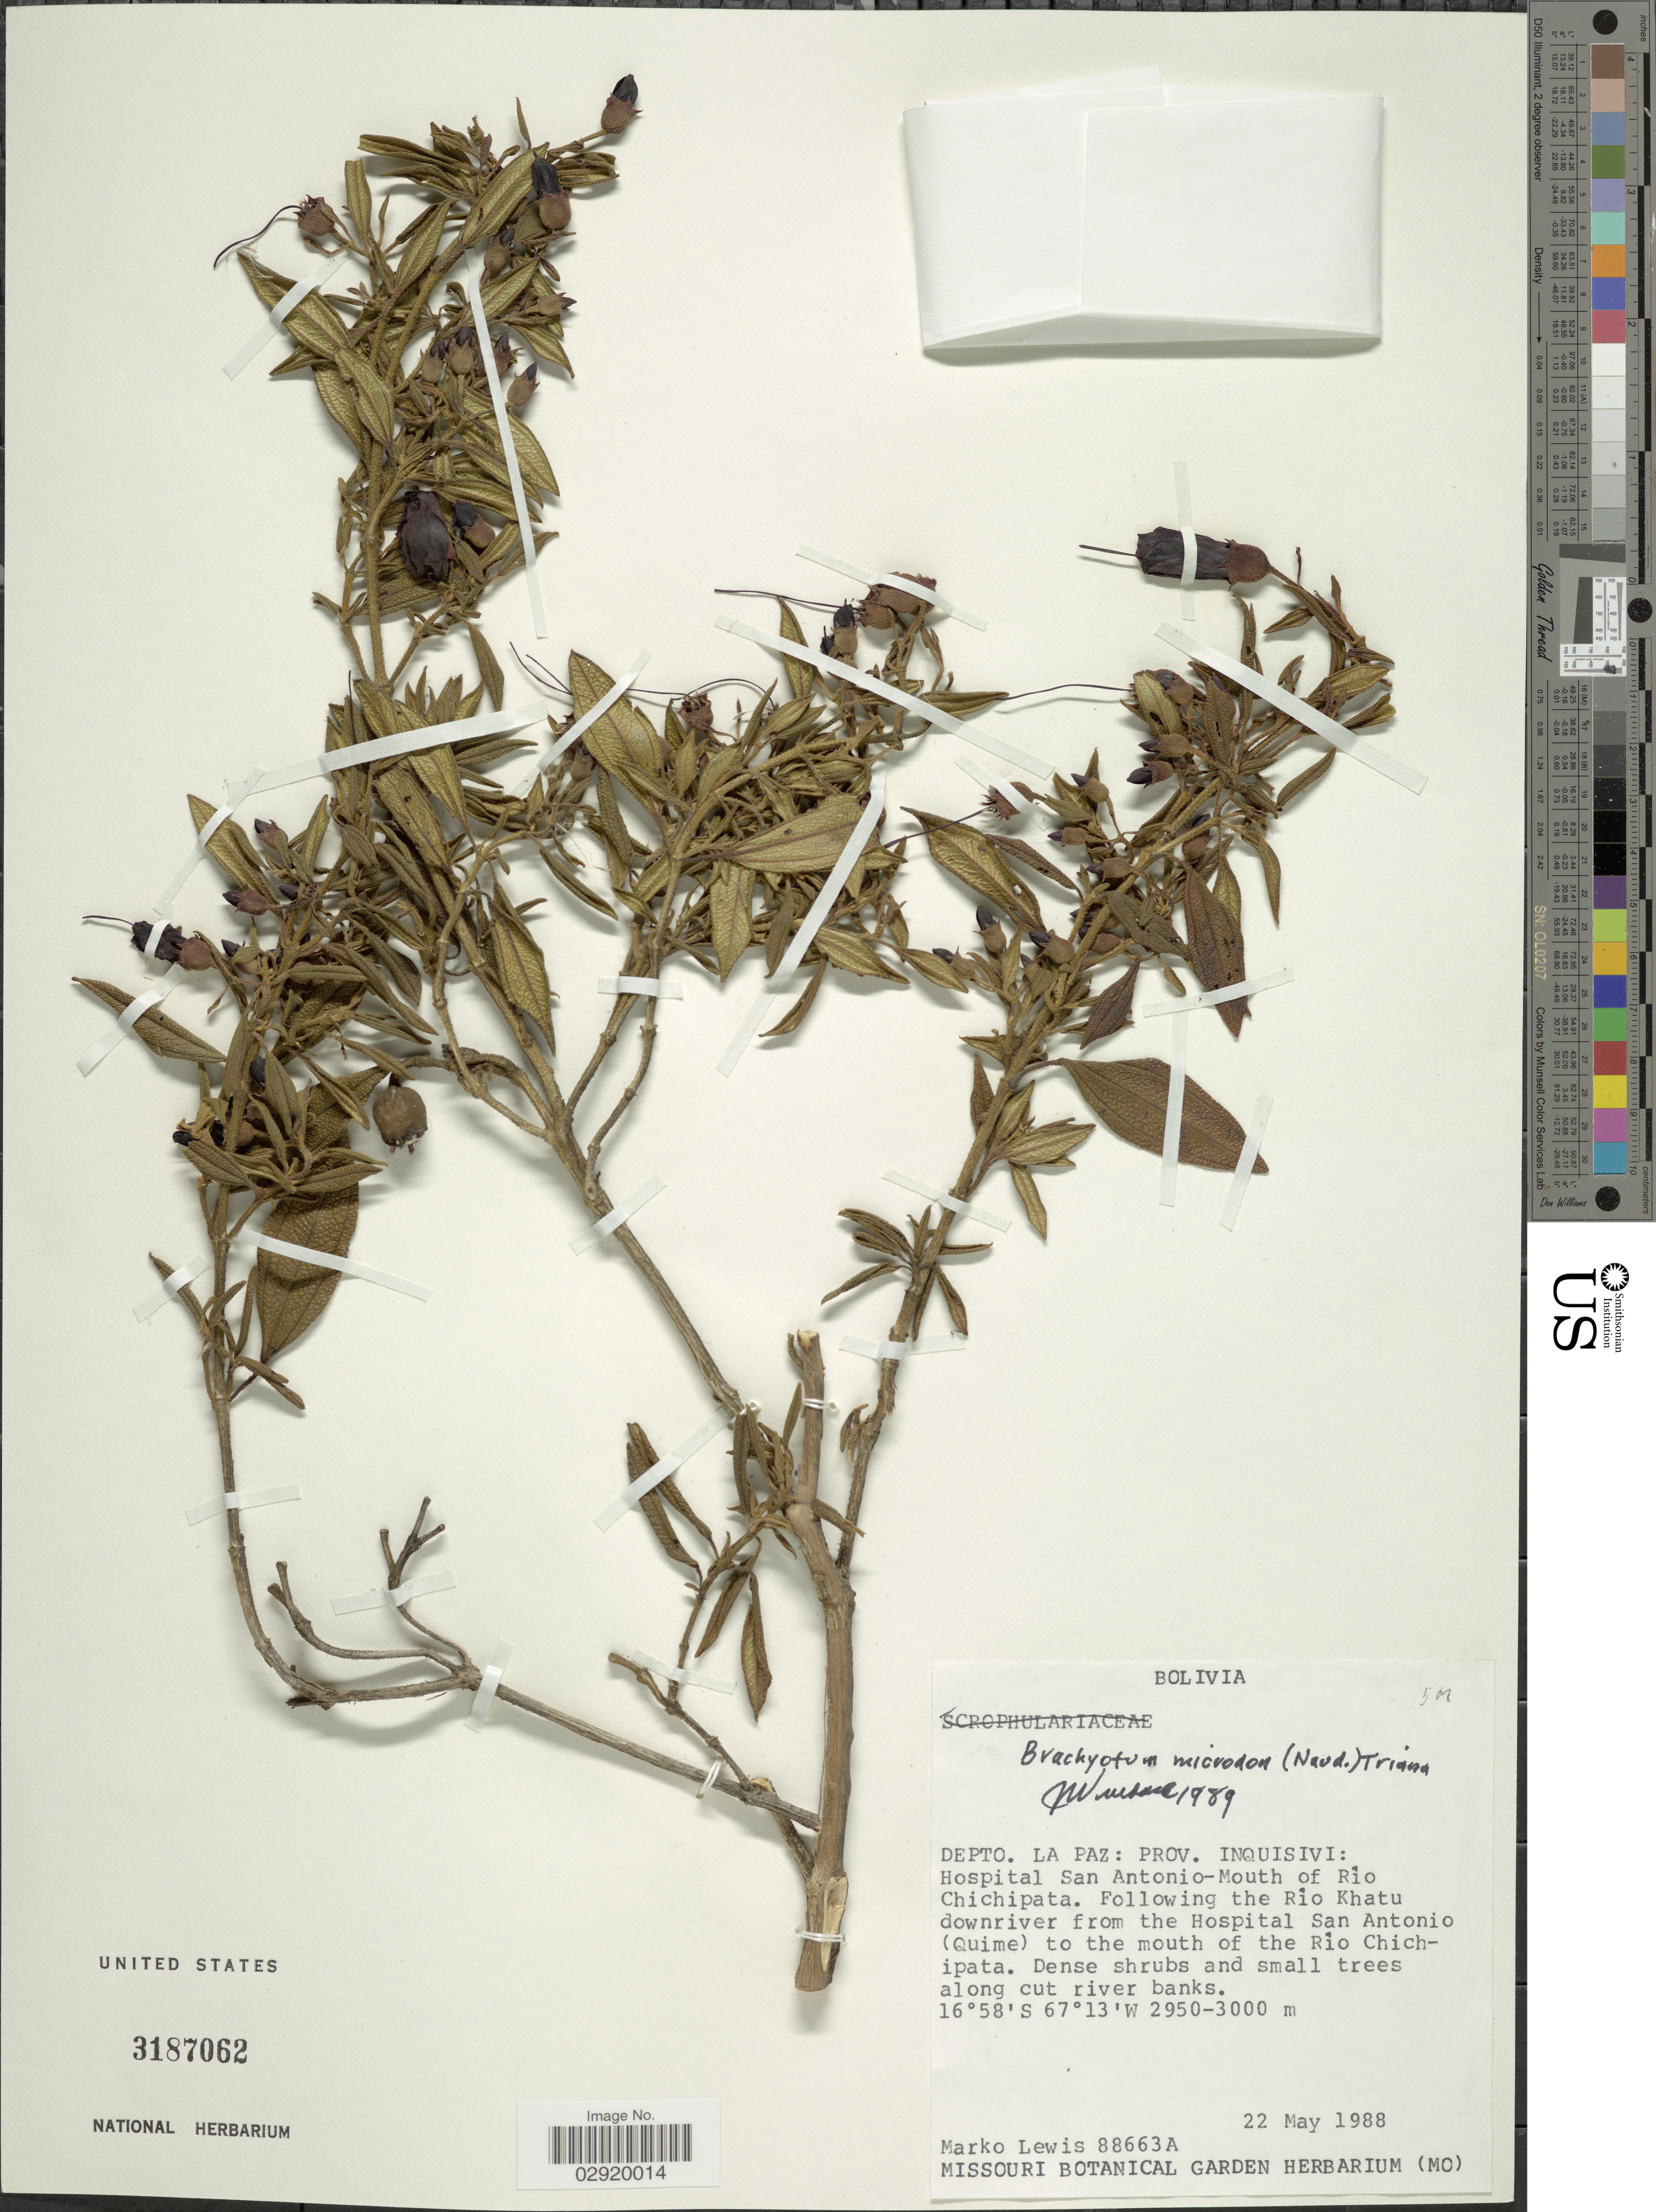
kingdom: Plantae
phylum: Tracheophyta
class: Magnoliopsida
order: Myrtales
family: Melastomataceae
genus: Brachyotum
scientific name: Brachyotum microdon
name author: (Naudin) Triana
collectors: M. A. Lewis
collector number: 88663A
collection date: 1988-05-22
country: Bolivia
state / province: La Paz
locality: Depto. La Paz: Prov. Inquisivi: Hospital San Antonio-Mouth of Rio Chichipata. Following the Rio Khatu downriver from the Hospital San Antonio (Quime) to the mouth of the Rio Chichipata.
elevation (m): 2950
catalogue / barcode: US 3187062